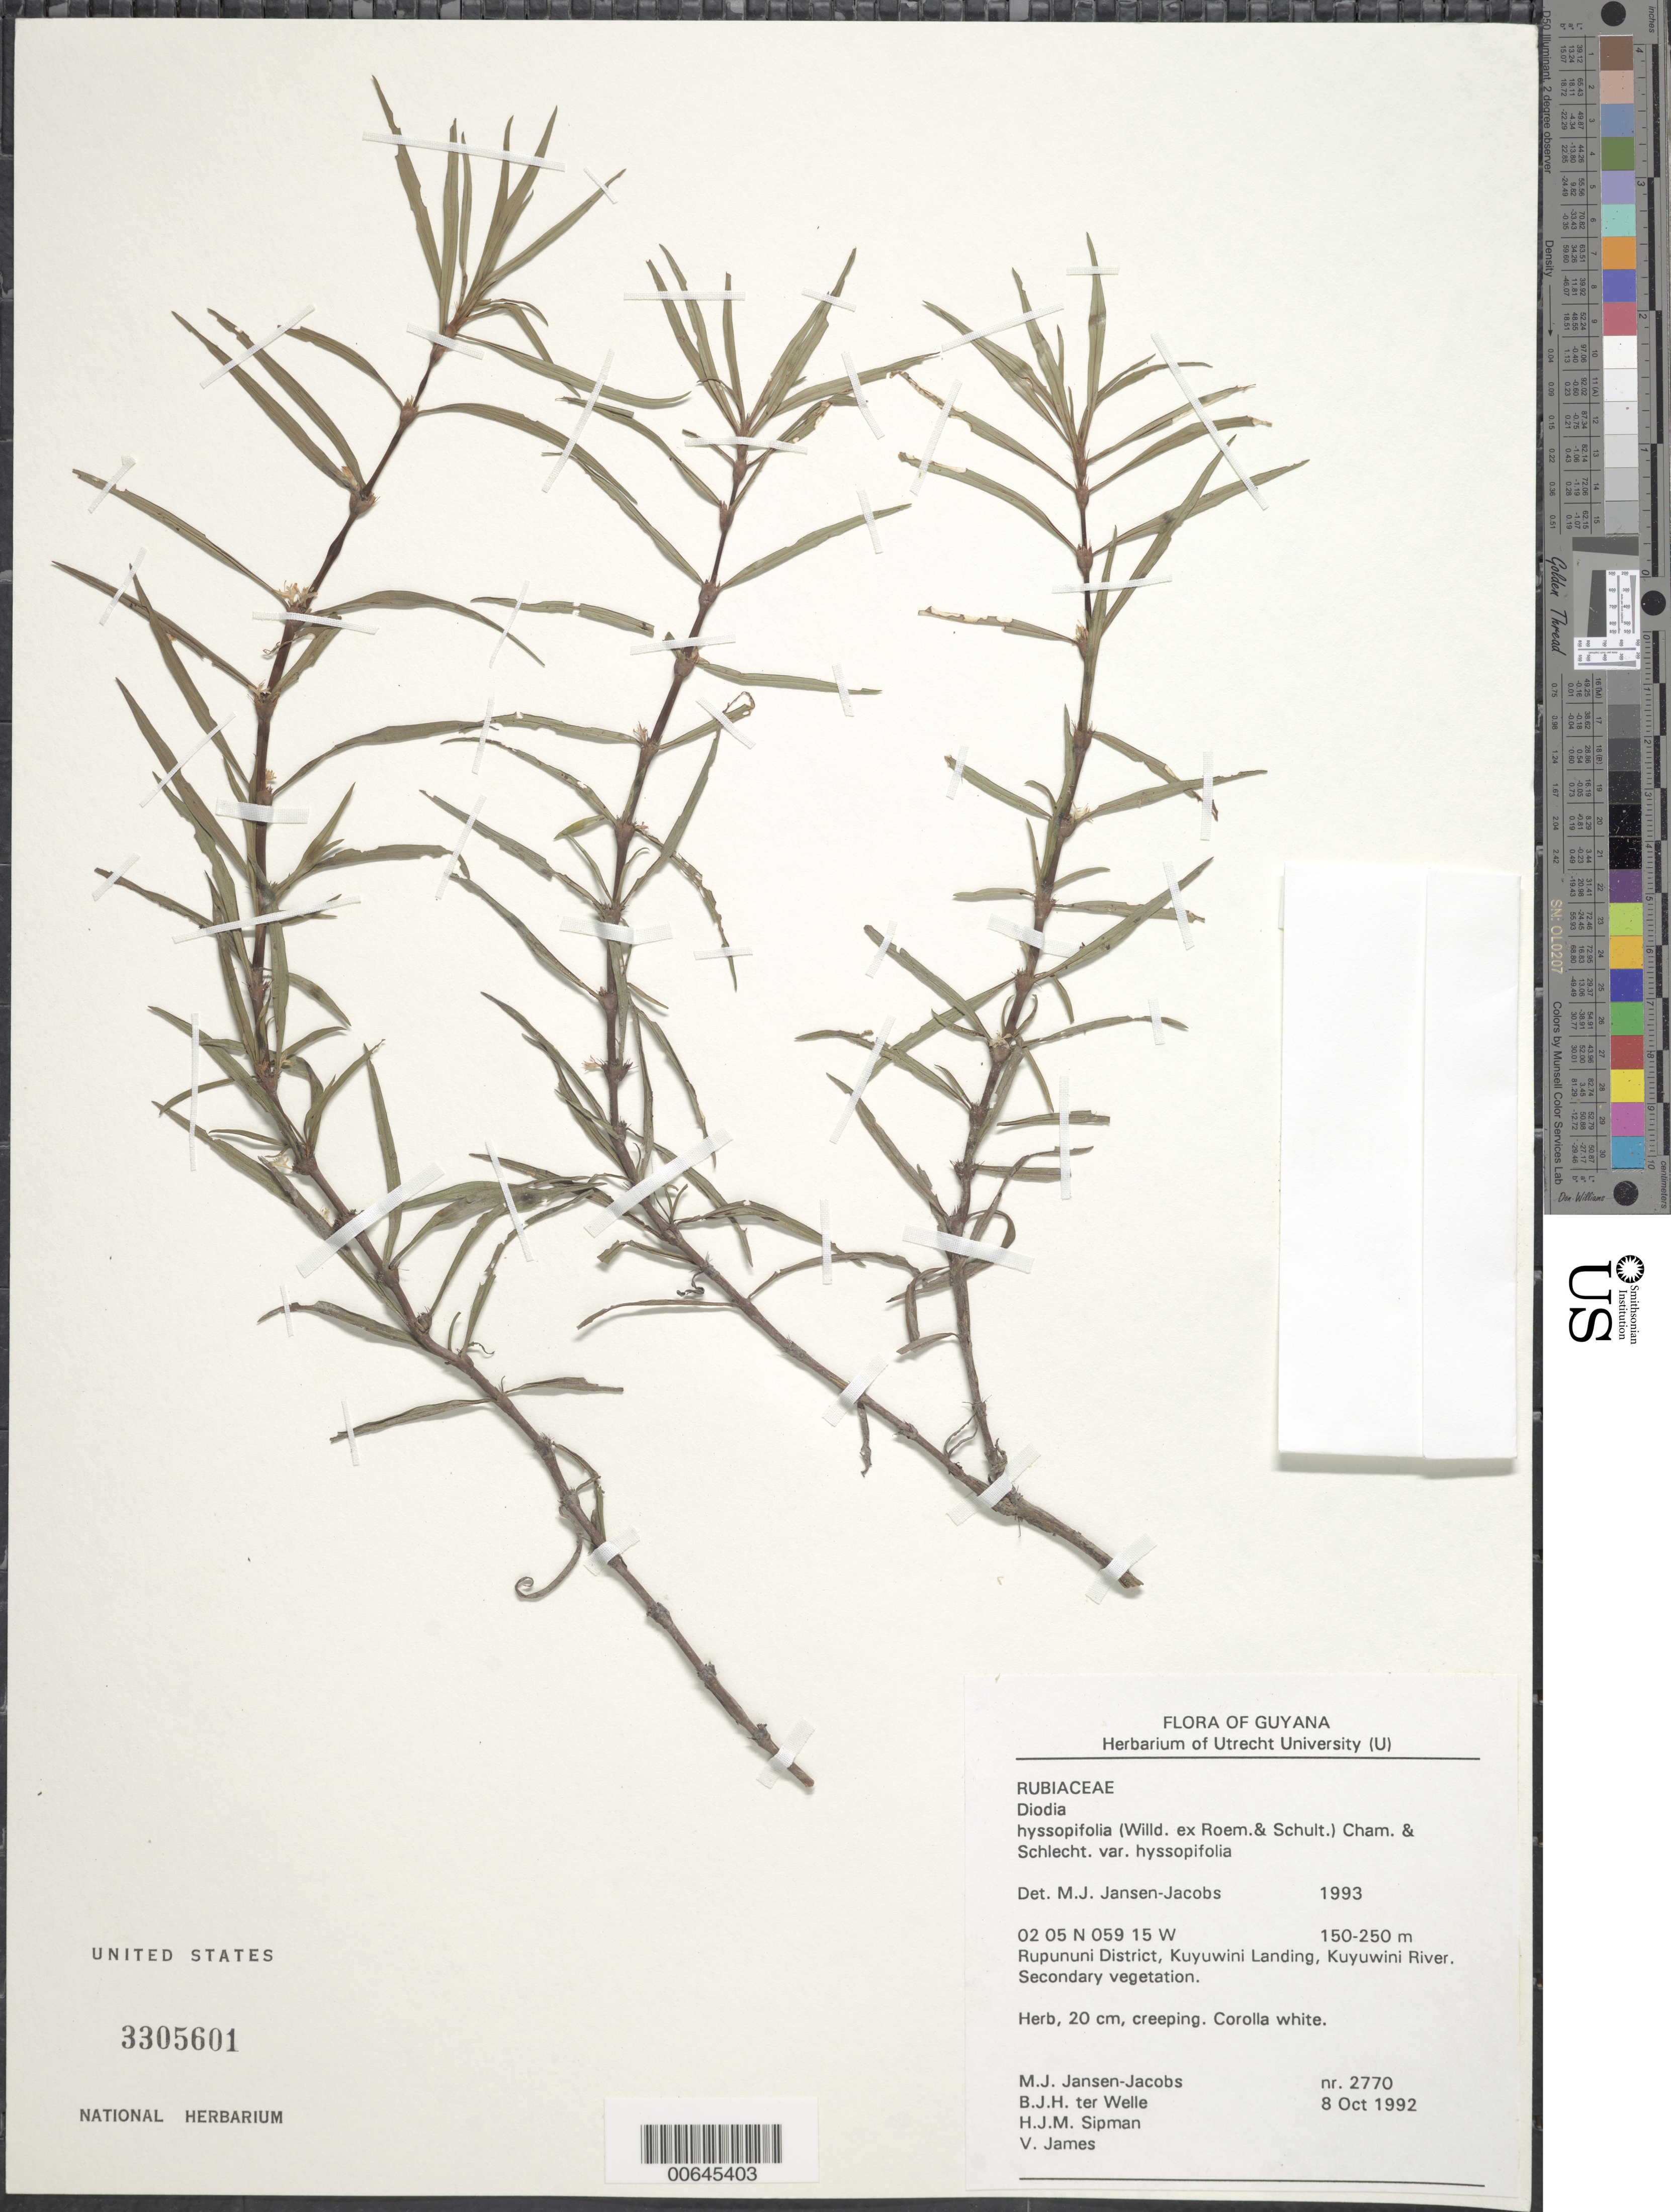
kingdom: Plantae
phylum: Tracheophyta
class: Magnoliopsida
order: Gentianales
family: Rubiaceae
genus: Diodia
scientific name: Diodia hyssopifolia var. hyssopifolia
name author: (Willd. ex Roem. & Schult.) Cham. & Schltdl.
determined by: Jansen-Jacobs, M. J., (U), Nationaal Herbarium Nederland, Utrecht University branch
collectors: M. J. Jansen-Jacobs, B. Welle, H. J. M. Sipman & V. James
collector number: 2770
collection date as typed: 8-Oct-92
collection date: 1992-10-08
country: Guyana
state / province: U. Takutu-U. Essequibo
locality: Kuyuwini Landing, Kuyuwini River, Rupununi District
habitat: Secondary vegetation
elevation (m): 150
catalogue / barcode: US 3305601